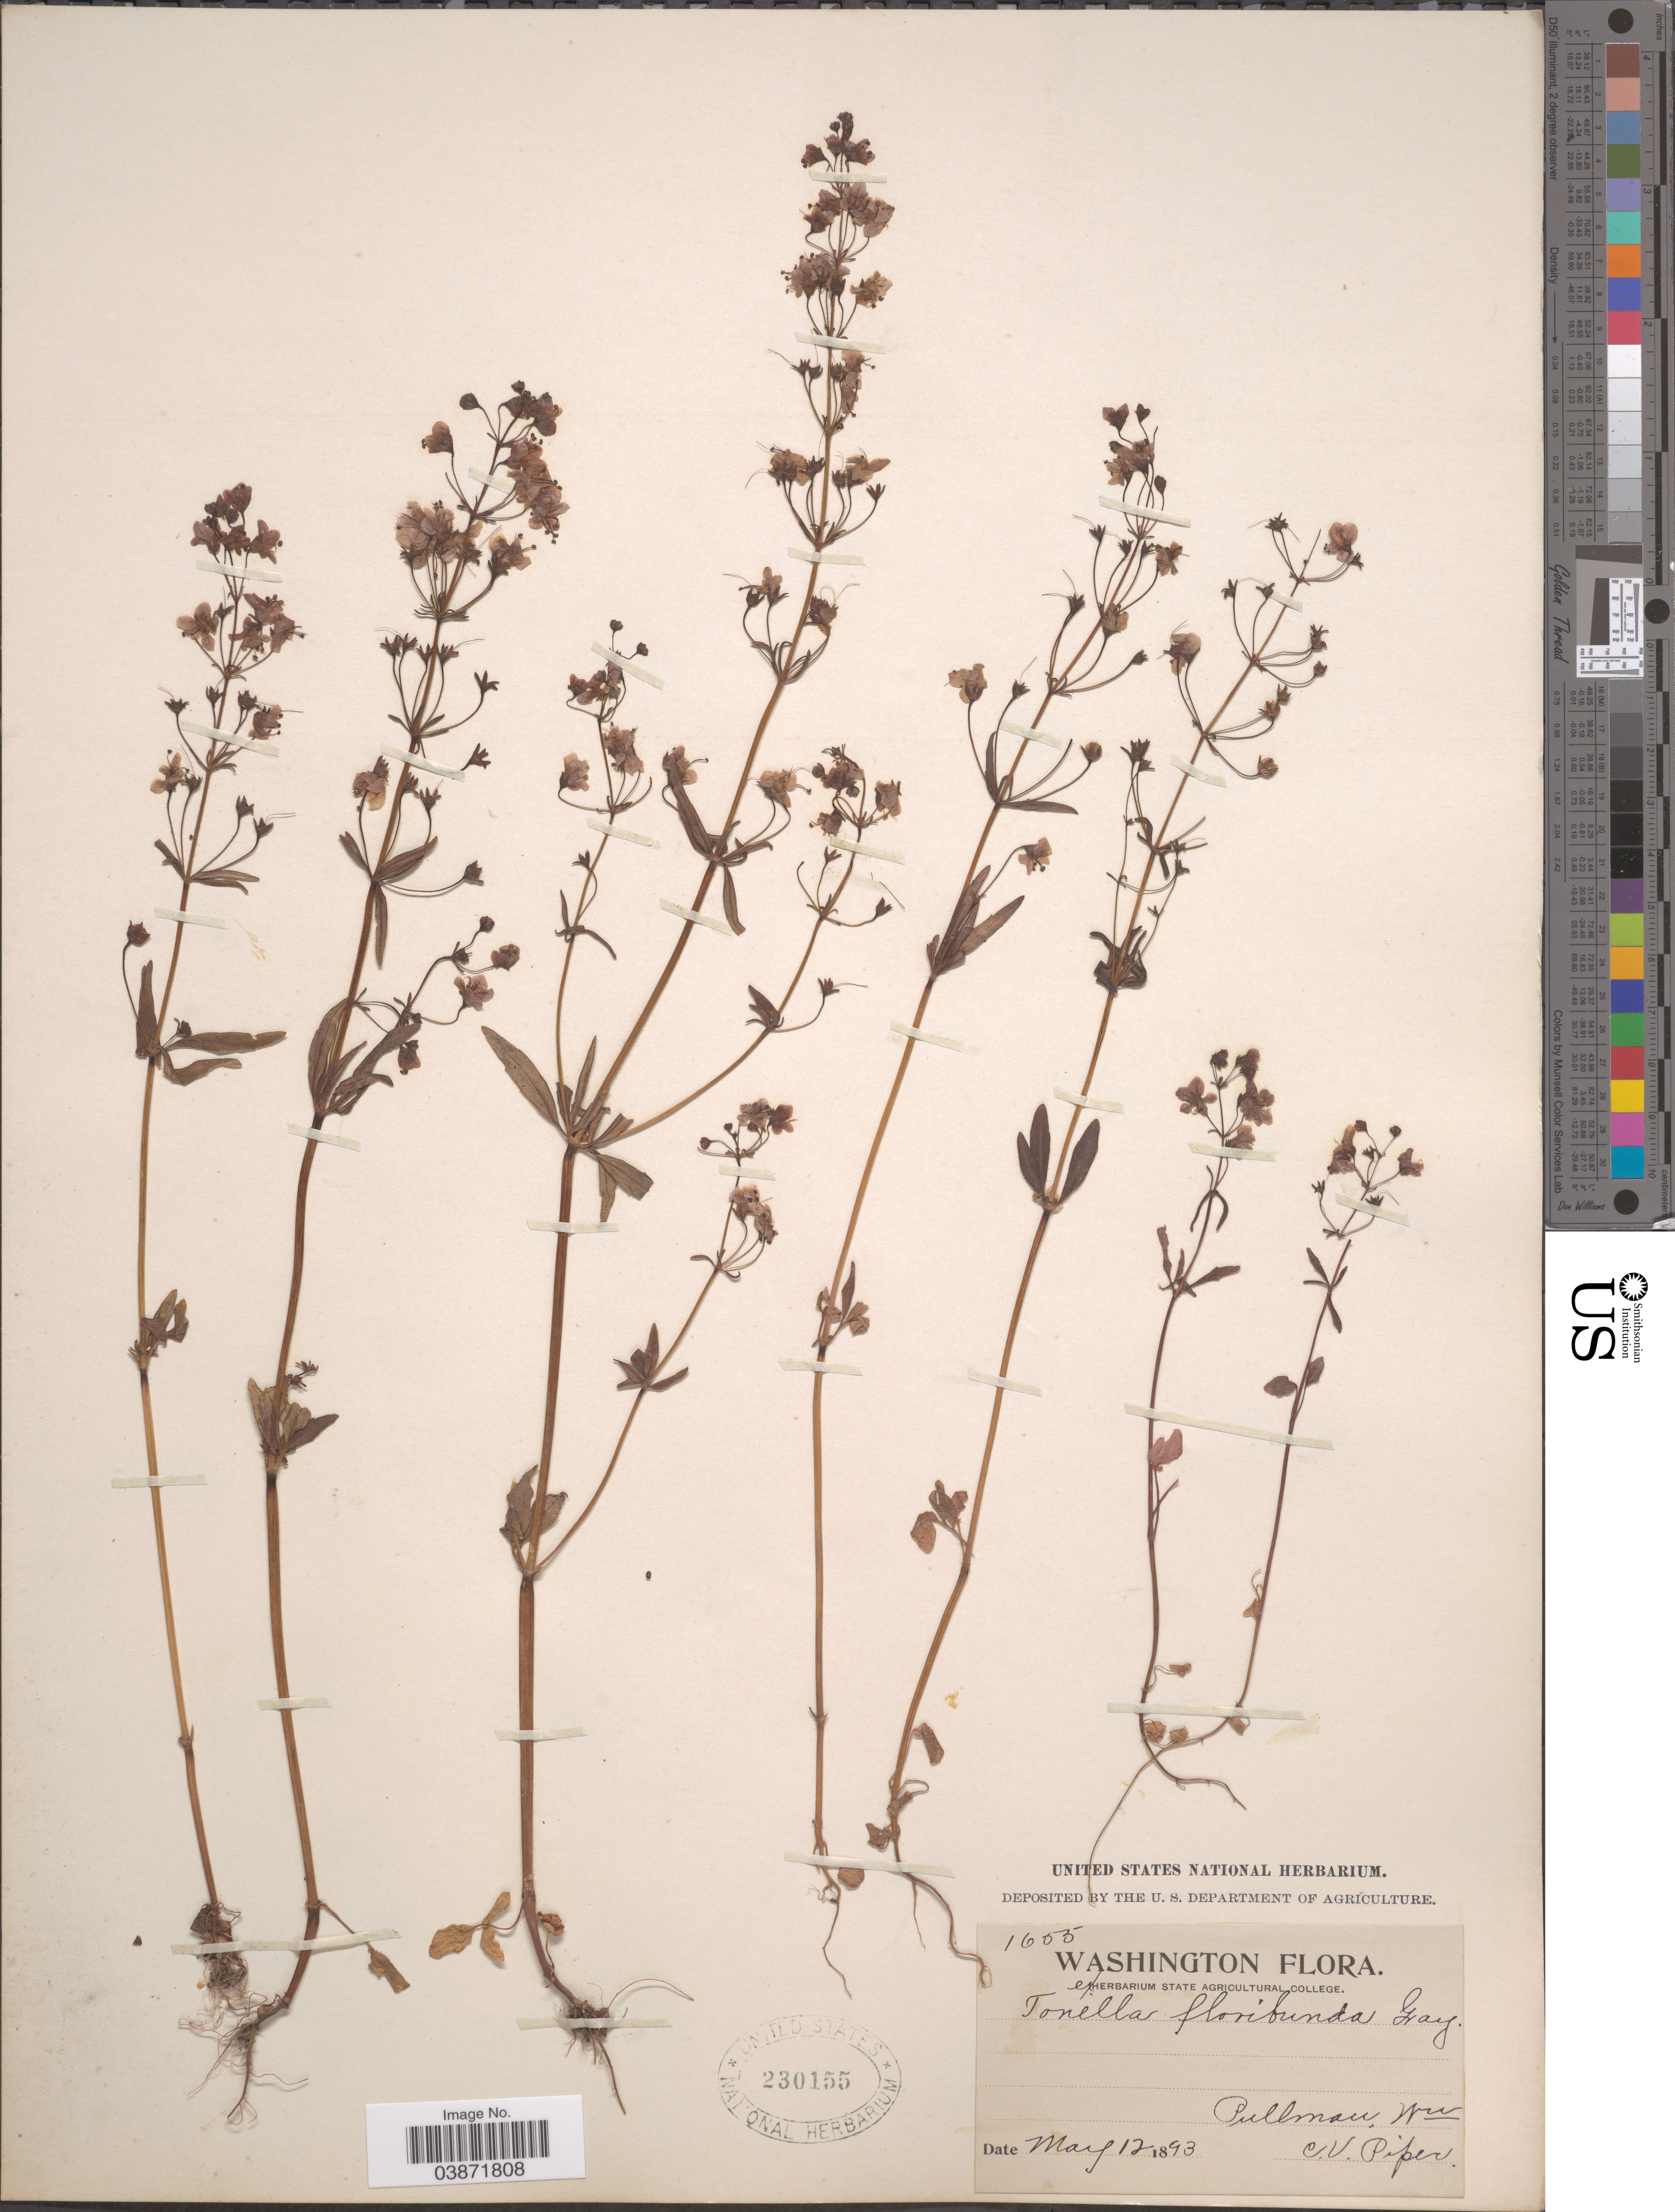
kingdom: Plantae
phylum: Tracheophyta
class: Magnoliopsida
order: Lamiales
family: Plantaginaceae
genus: Tonella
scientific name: Tonella floribunda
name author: A. Gray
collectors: C. V. Piper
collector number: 1655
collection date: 1893-05-12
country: United States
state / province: Washington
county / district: Whitman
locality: Pullman.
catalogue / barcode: US 230155